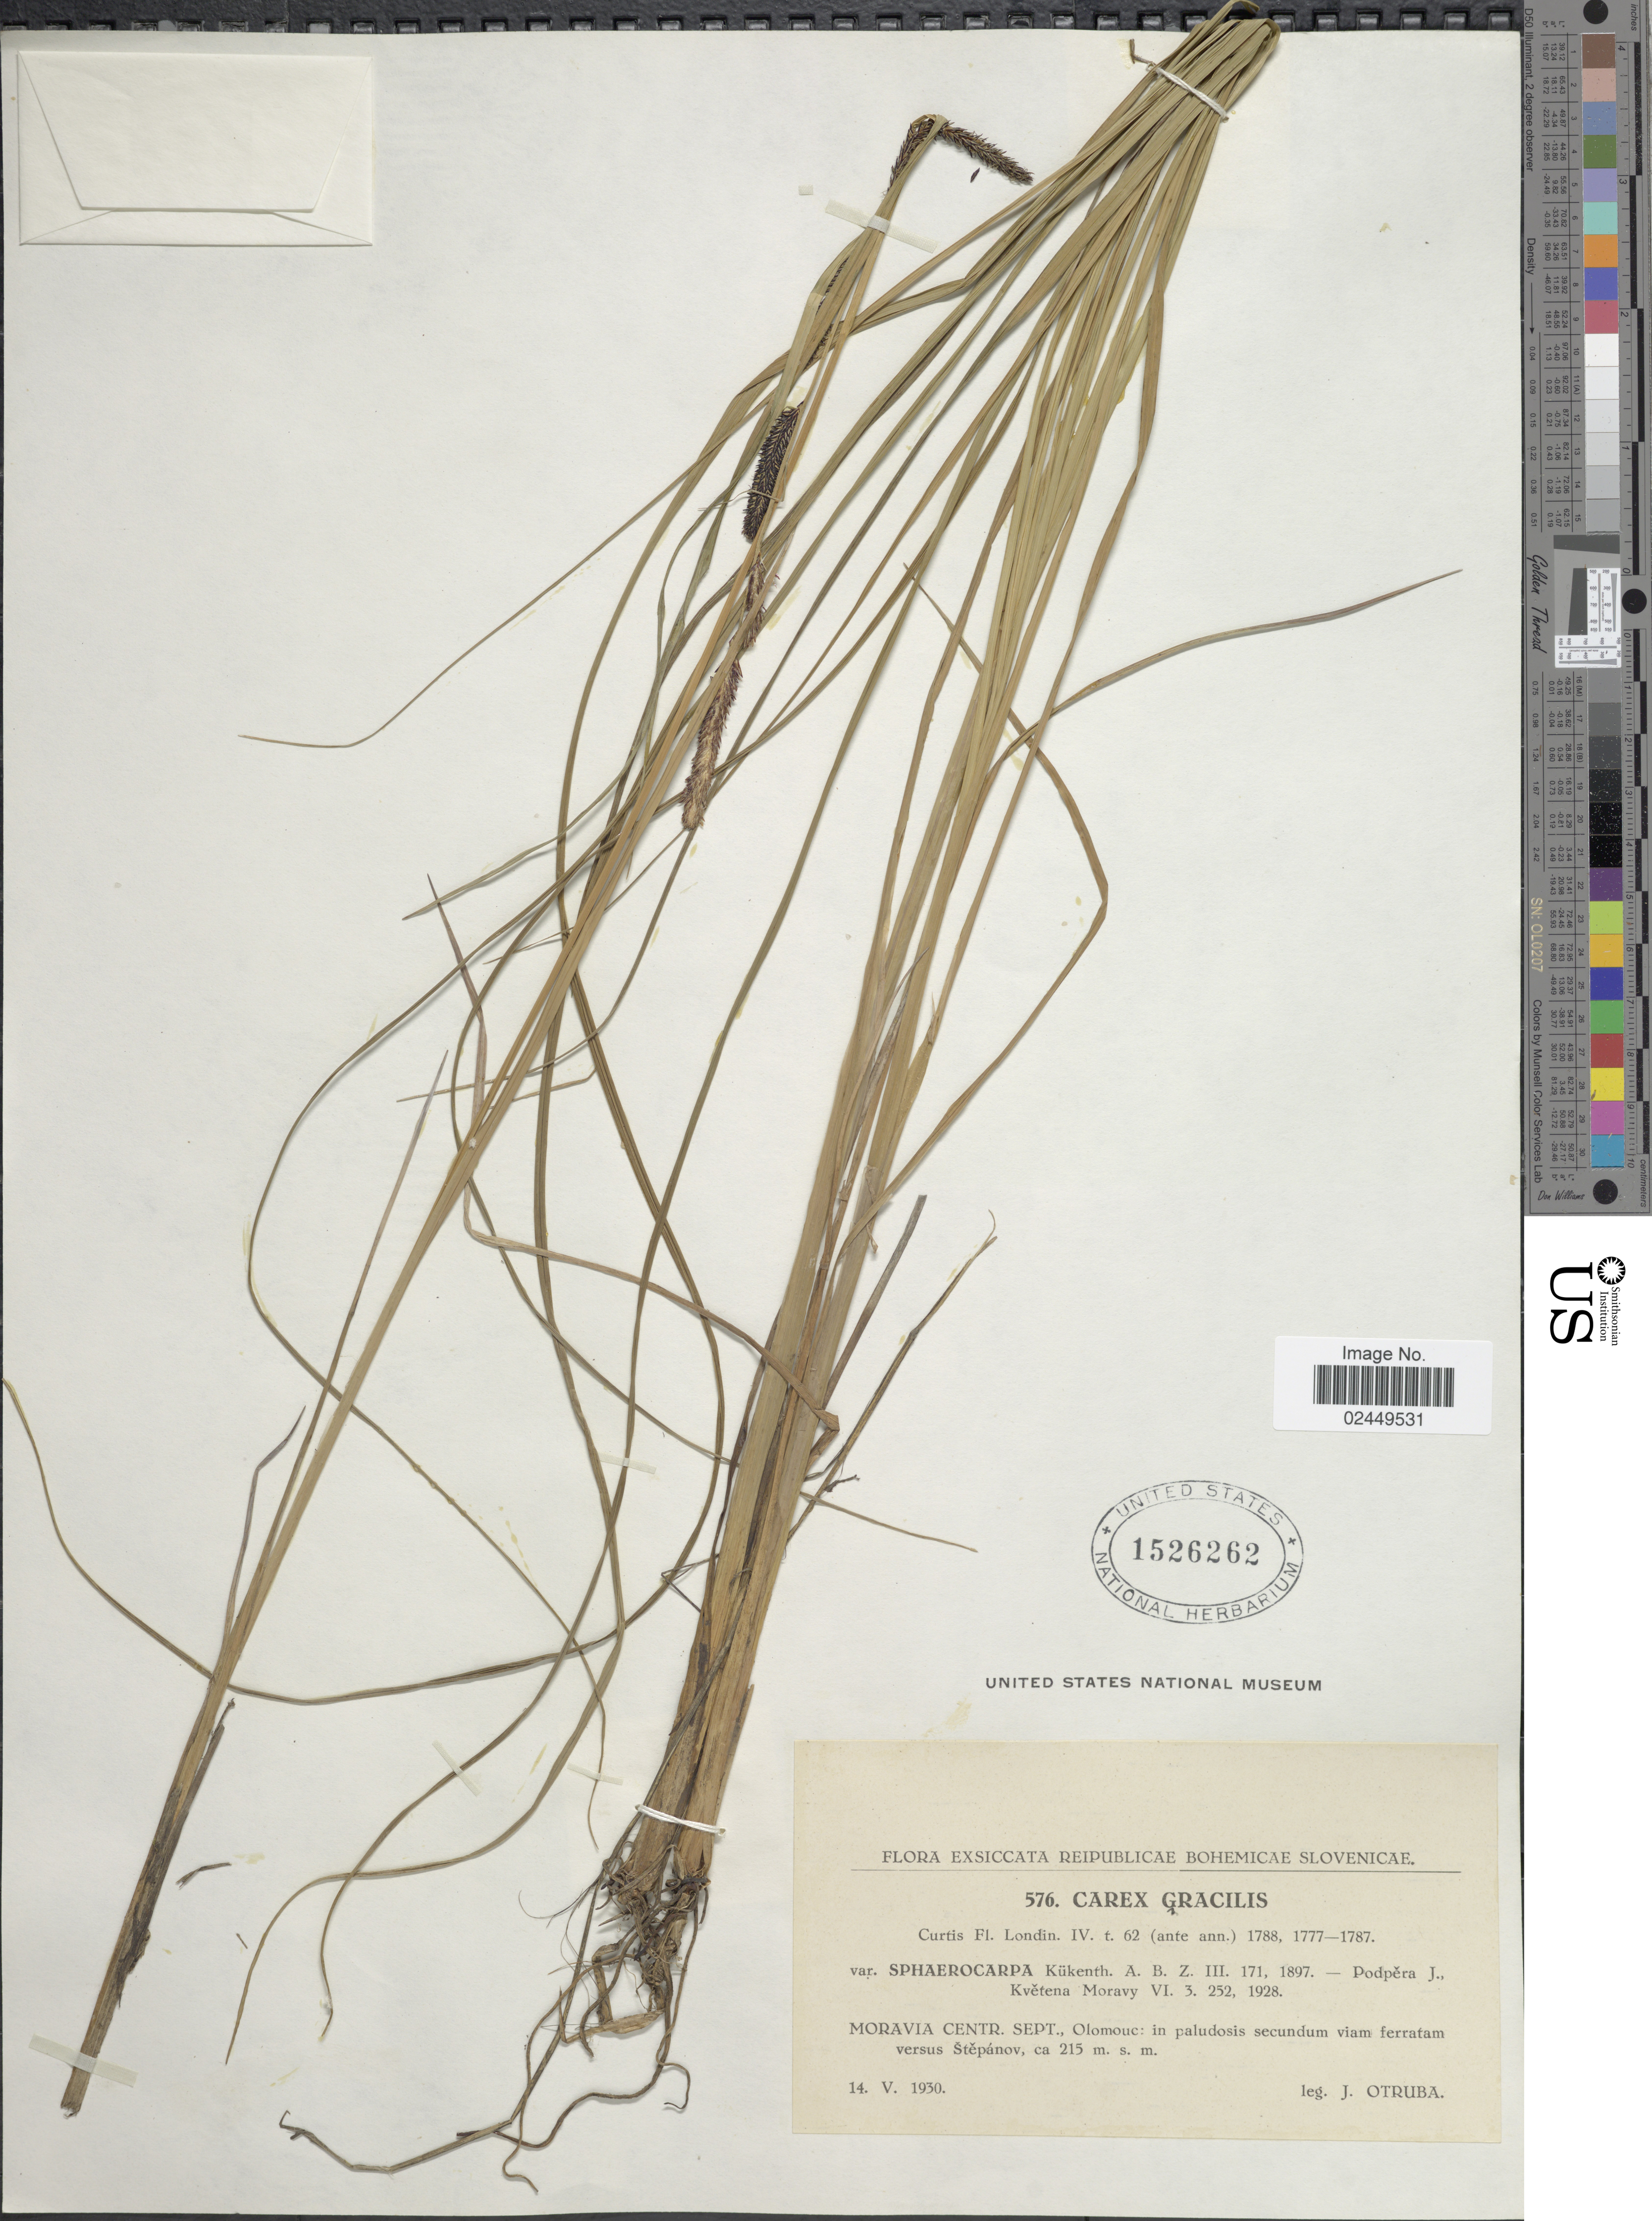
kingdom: Plantae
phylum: Tracheophyta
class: Liliopsida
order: Poales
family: Cyperaceae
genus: Carex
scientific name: Carex acuta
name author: L.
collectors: J. Otruba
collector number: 576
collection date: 1930-05-14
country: Czechia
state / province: Olomouc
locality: Reipublicae Bohemicae Slovenicae. Moravia Centr. Sept. Olomouc: in paludosis secundum viam ferratan vertus Stepanov.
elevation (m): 215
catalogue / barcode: US 1526262